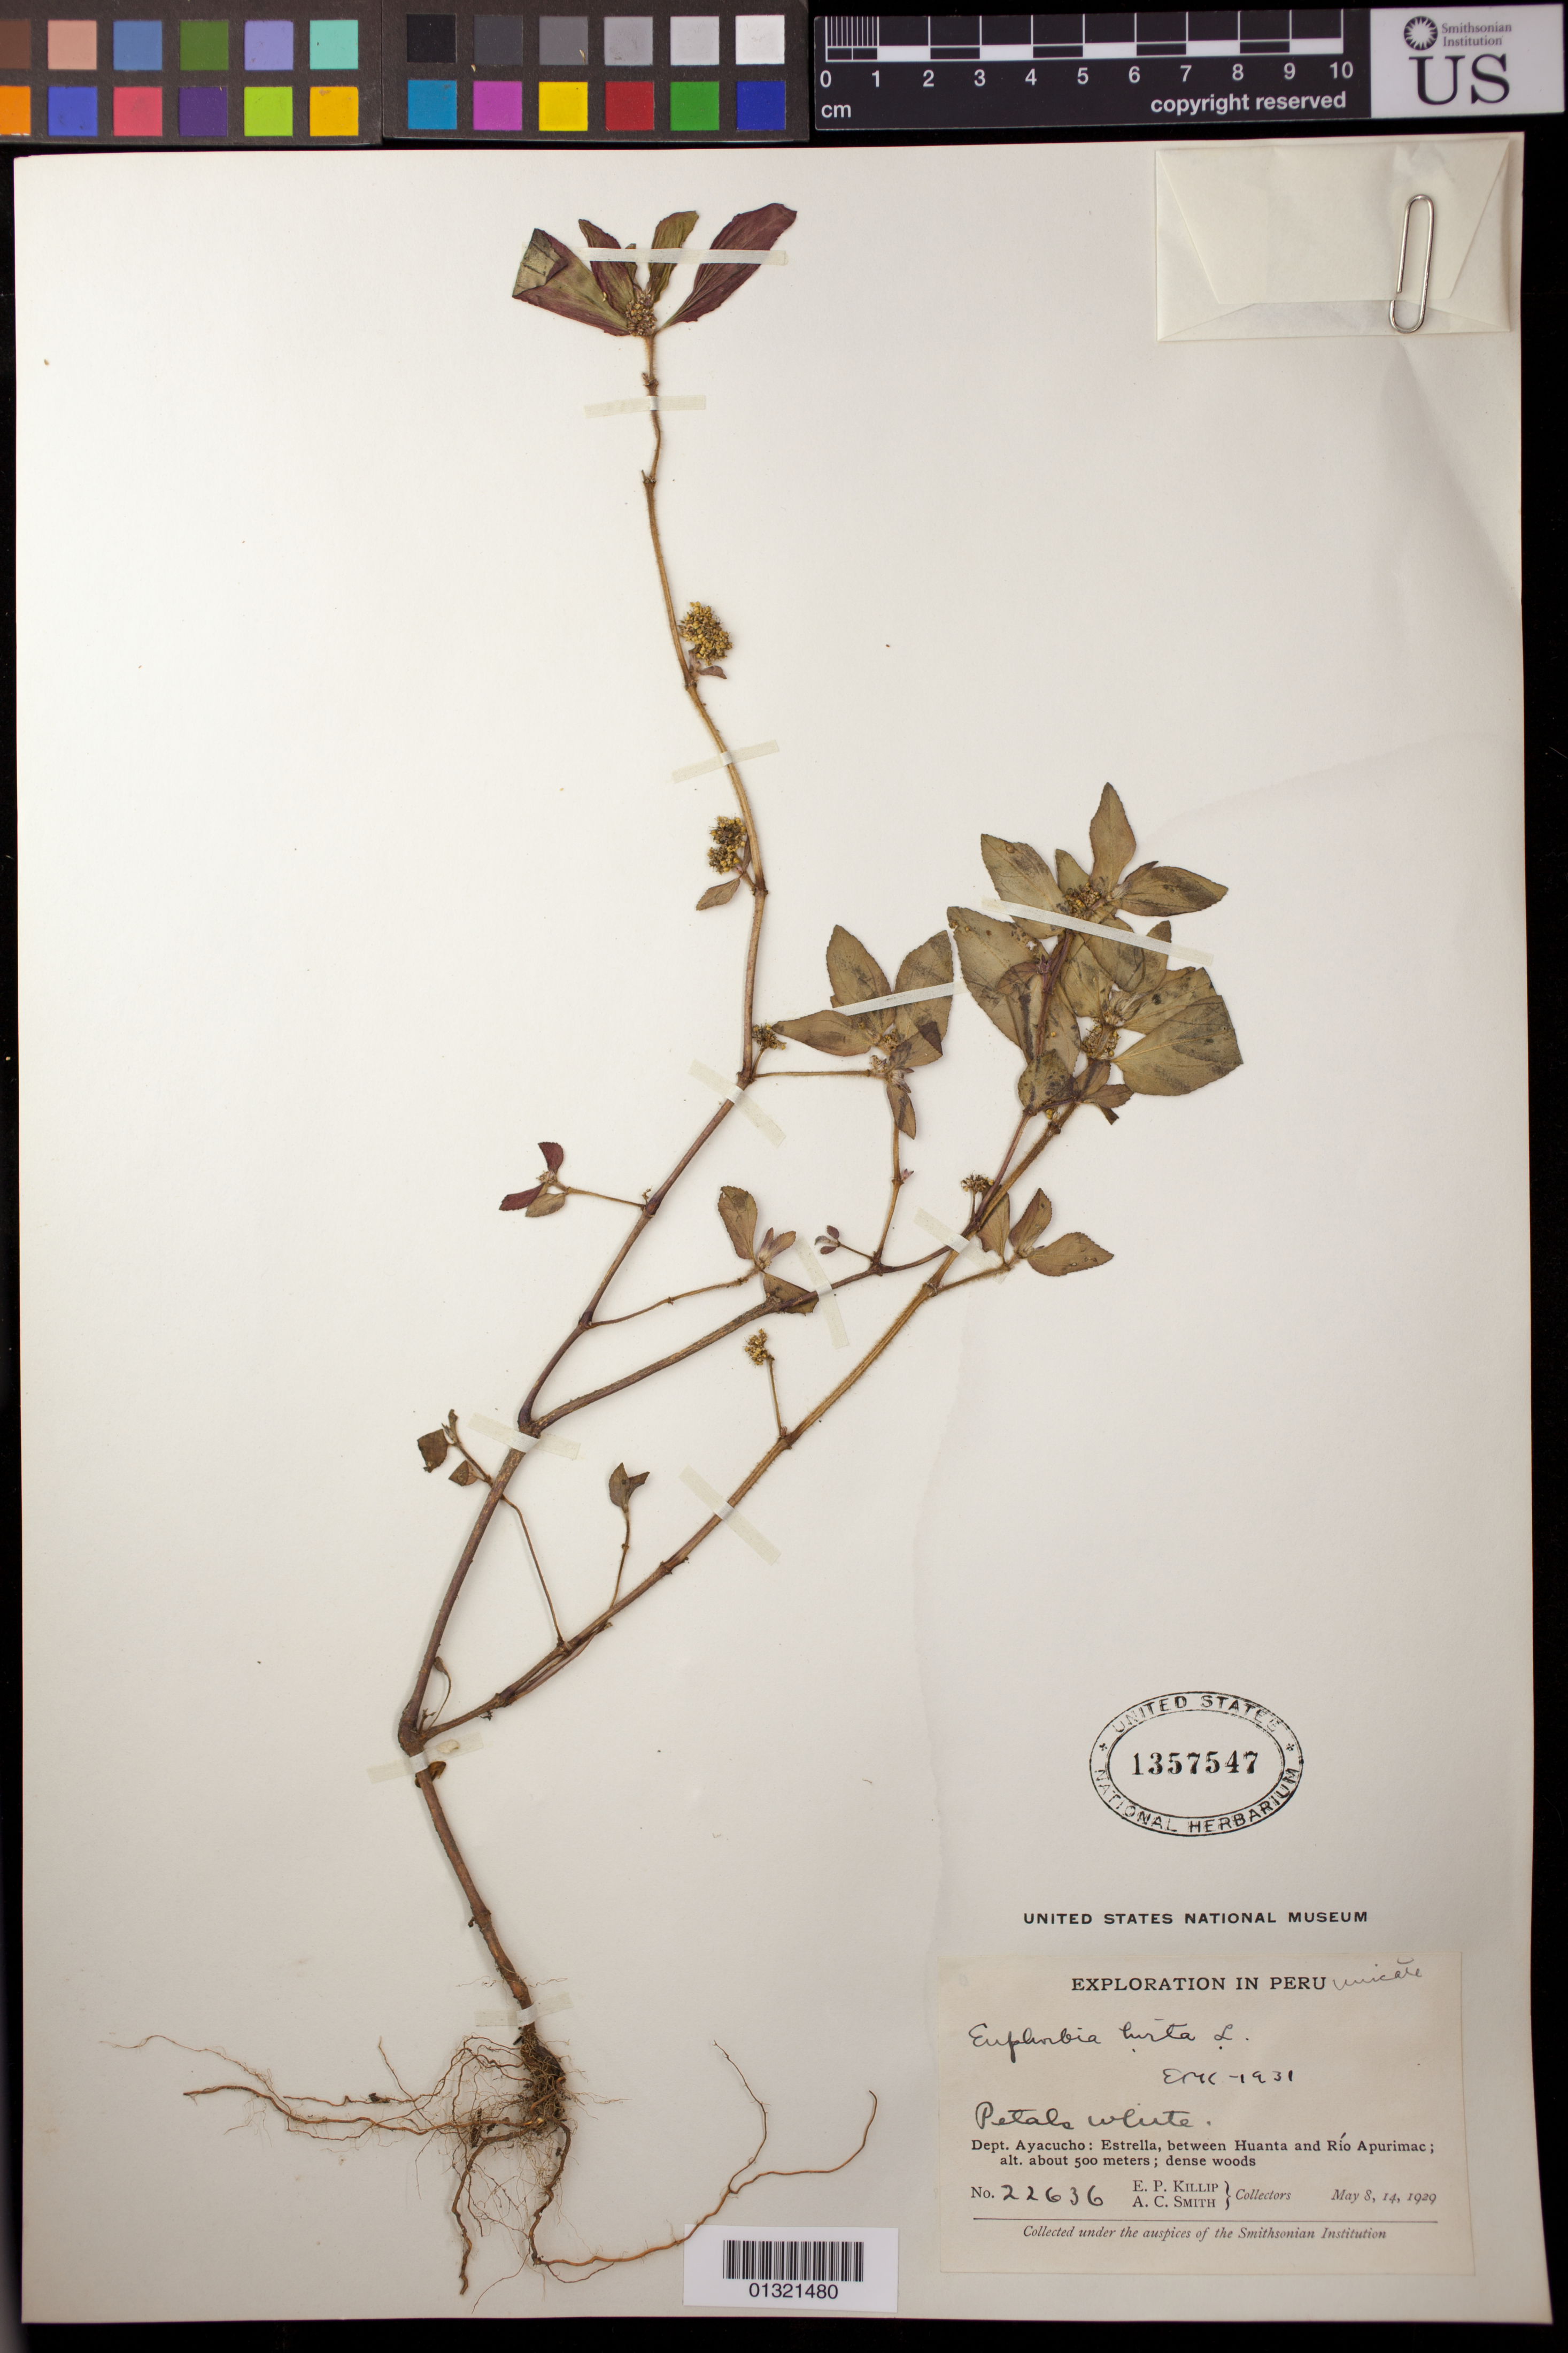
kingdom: Plantae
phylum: Tracheophyta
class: Magnoliopsida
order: Malpighiales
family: Euphorbiaceae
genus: Euphorbia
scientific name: Euphorbia hirta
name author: L.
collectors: E. P. Killip & A. C. Smith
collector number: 22636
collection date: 1929-05-08 or 1929-05-14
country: Peru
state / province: Ayacucho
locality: Estrella, between Huanta and Río Apurimac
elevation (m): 500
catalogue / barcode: US 1357547